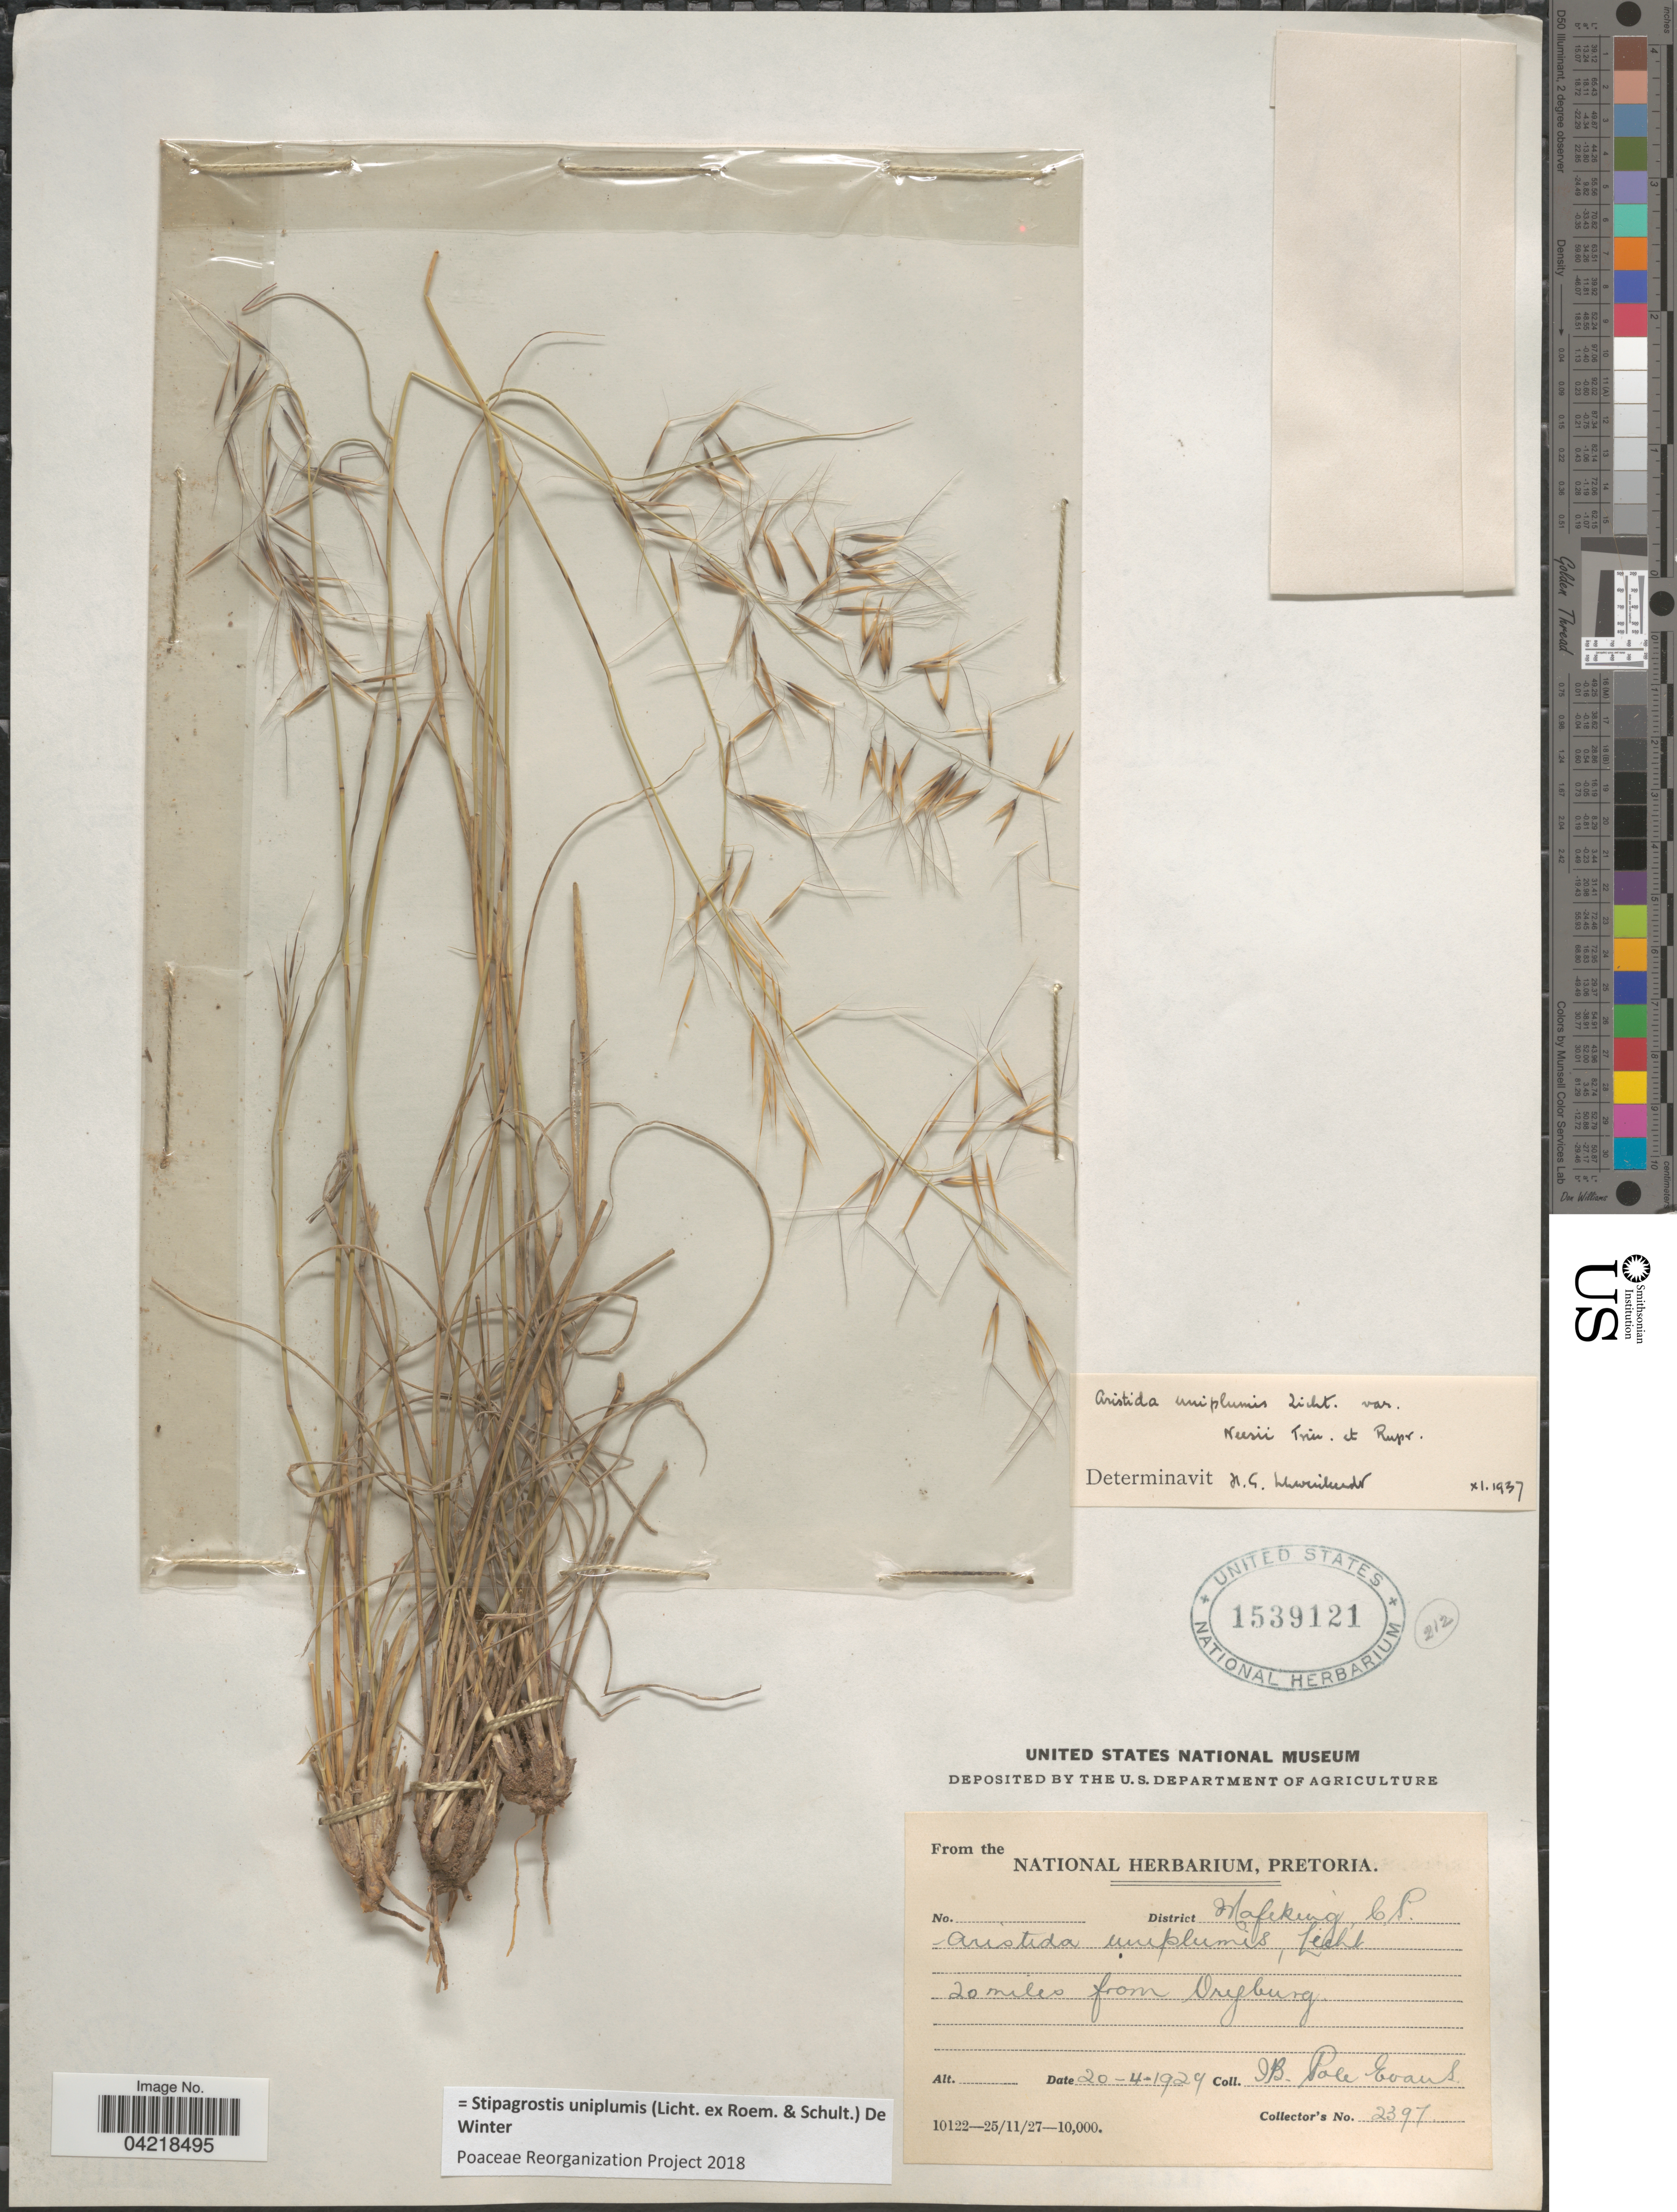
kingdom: Plantae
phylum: Tracheophyta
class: Liliopsida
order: Poales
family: Poaceae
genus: Stipagrostis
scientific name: Stipagrostis uniplumis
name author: (Licht.) De Winter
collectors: I. B. Pole-Evans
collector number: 2397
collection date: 1929-04-20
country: South Africa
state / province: North West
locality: District Mafeking, CP. 20 miles from Vryburg.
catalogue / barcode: US 1539121